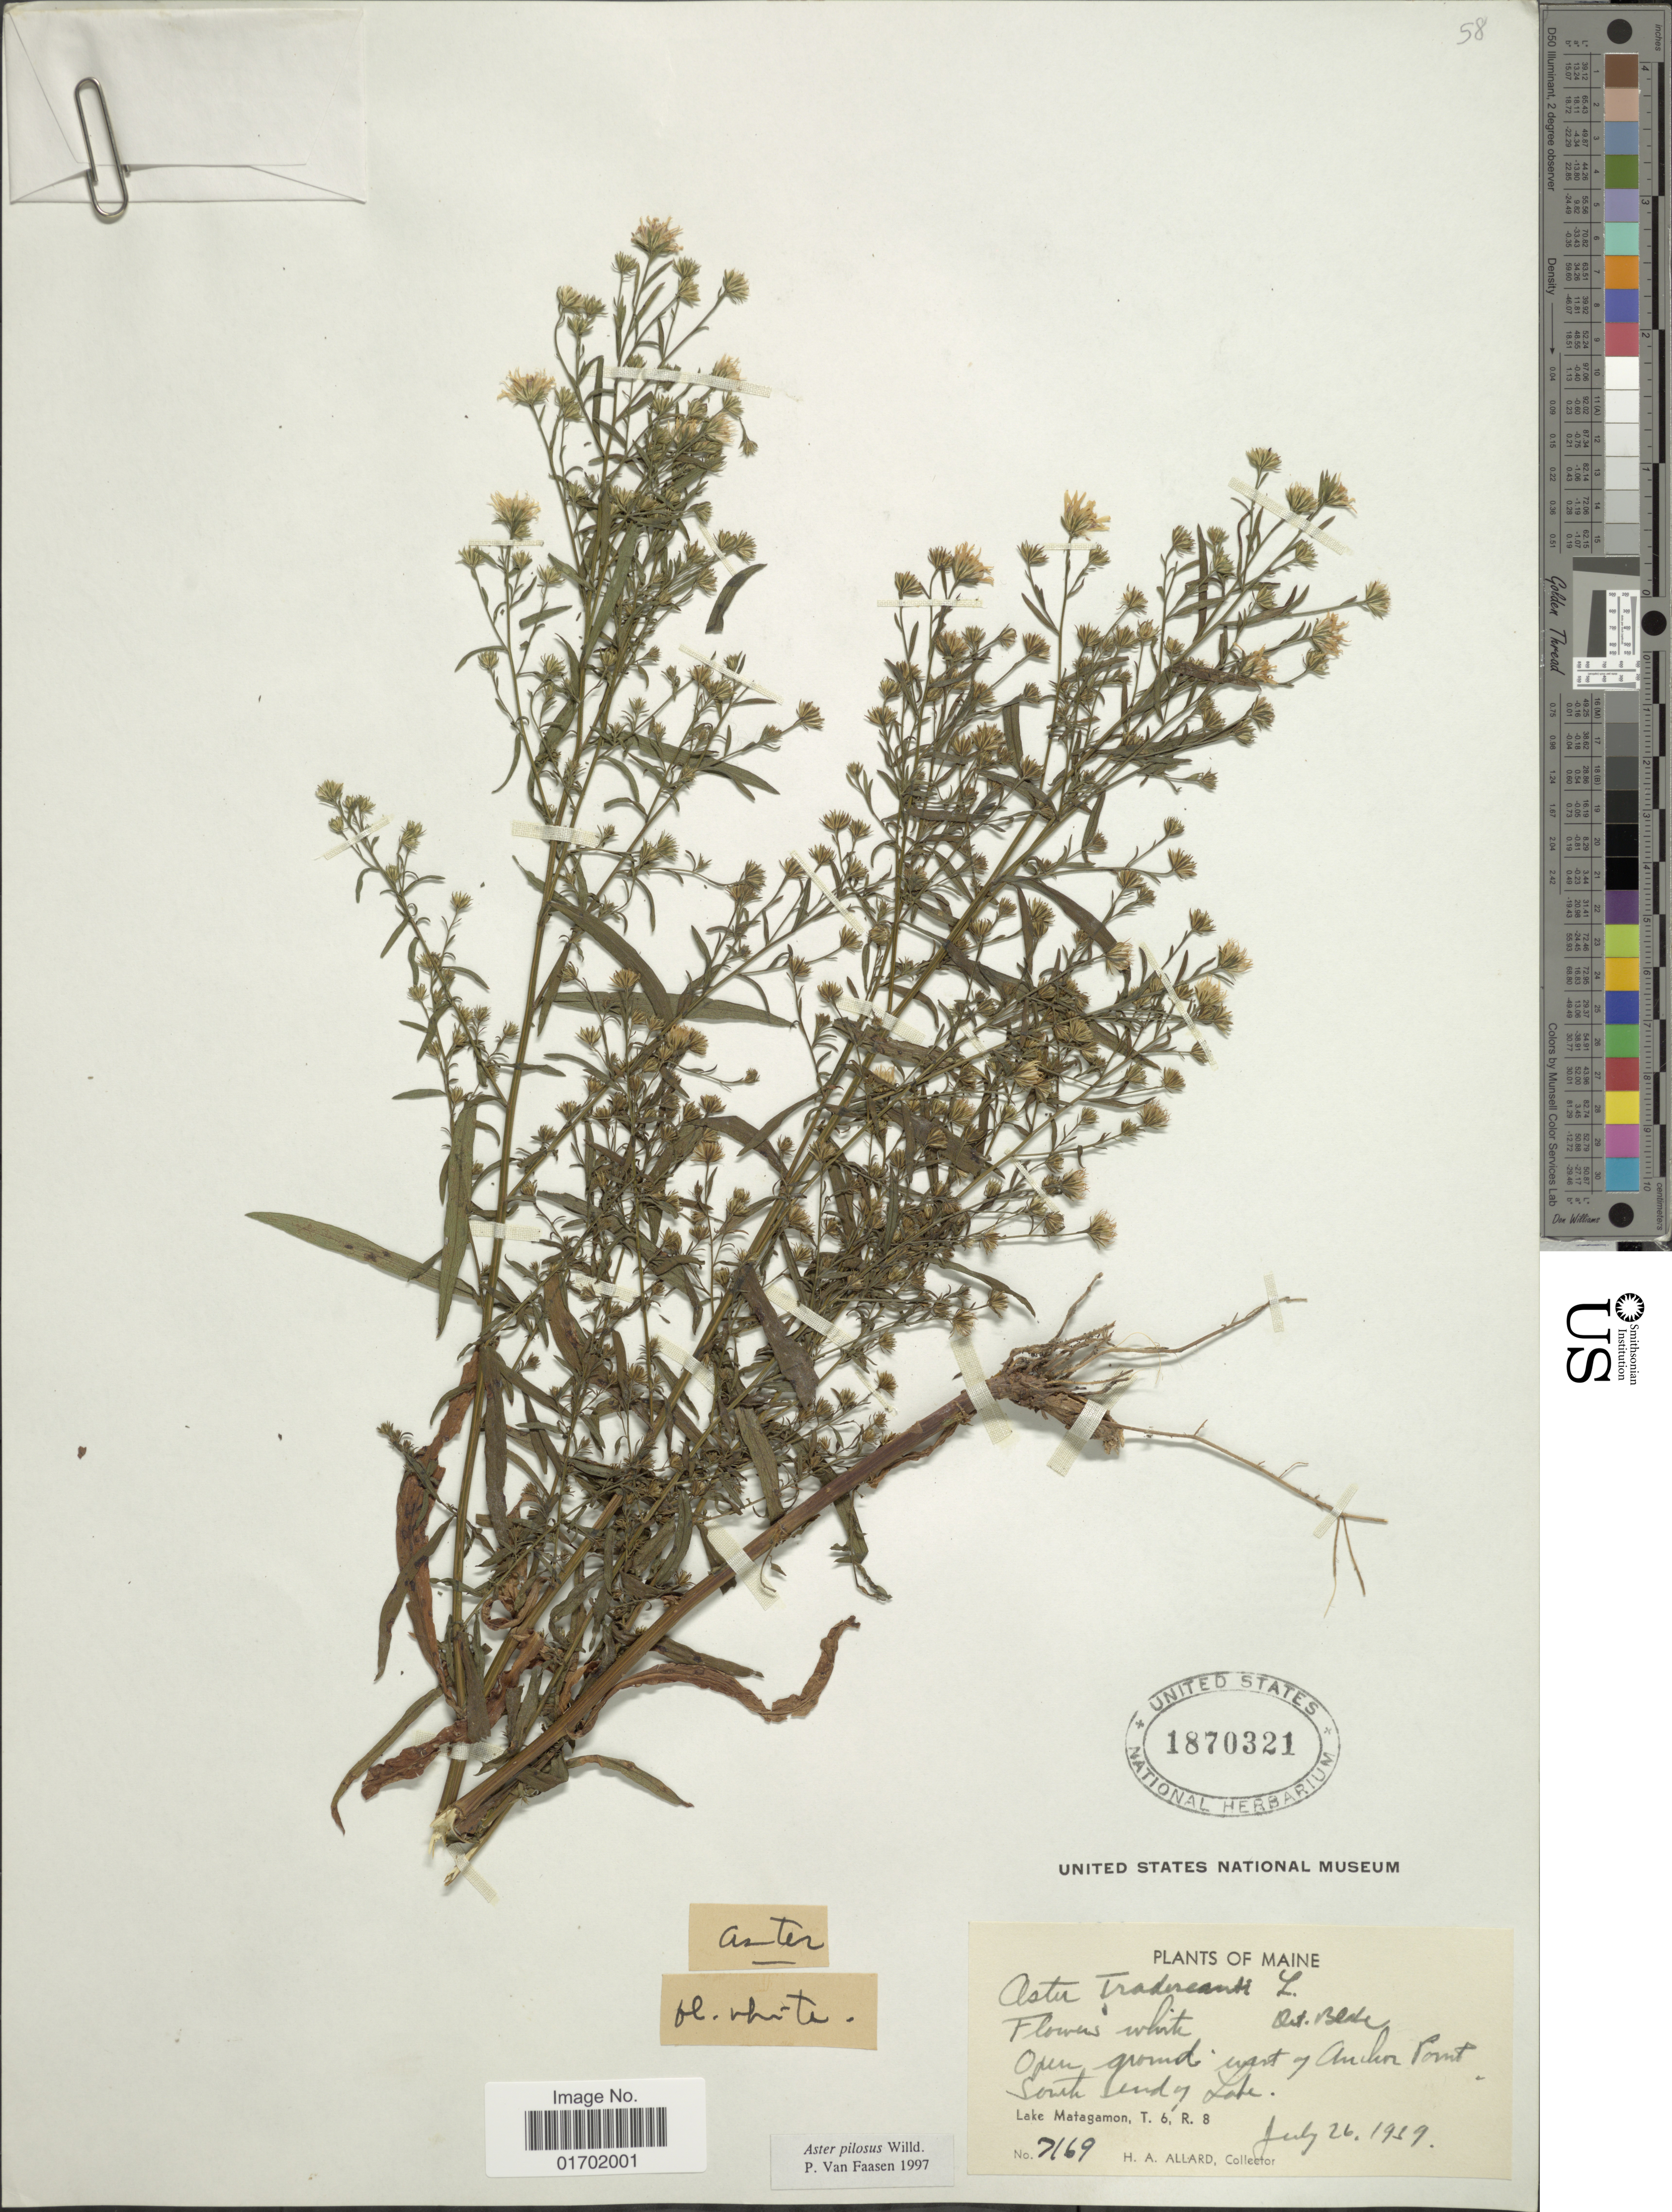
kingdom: Plantae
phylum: Tracheophyta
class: Magnoliopsida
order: Asterales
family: Asteraceae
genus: Symphyotrichum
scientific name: Symphyotrichum pilosum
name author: (Willd.) G.L. Nesom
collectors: H. A. Allard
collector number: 7169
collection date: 1939-07-26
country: United States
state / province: Maine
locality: West of Anchor Point, south end of Lake, Lake Matagamon, T.6, R.8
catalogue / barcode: US 1870321